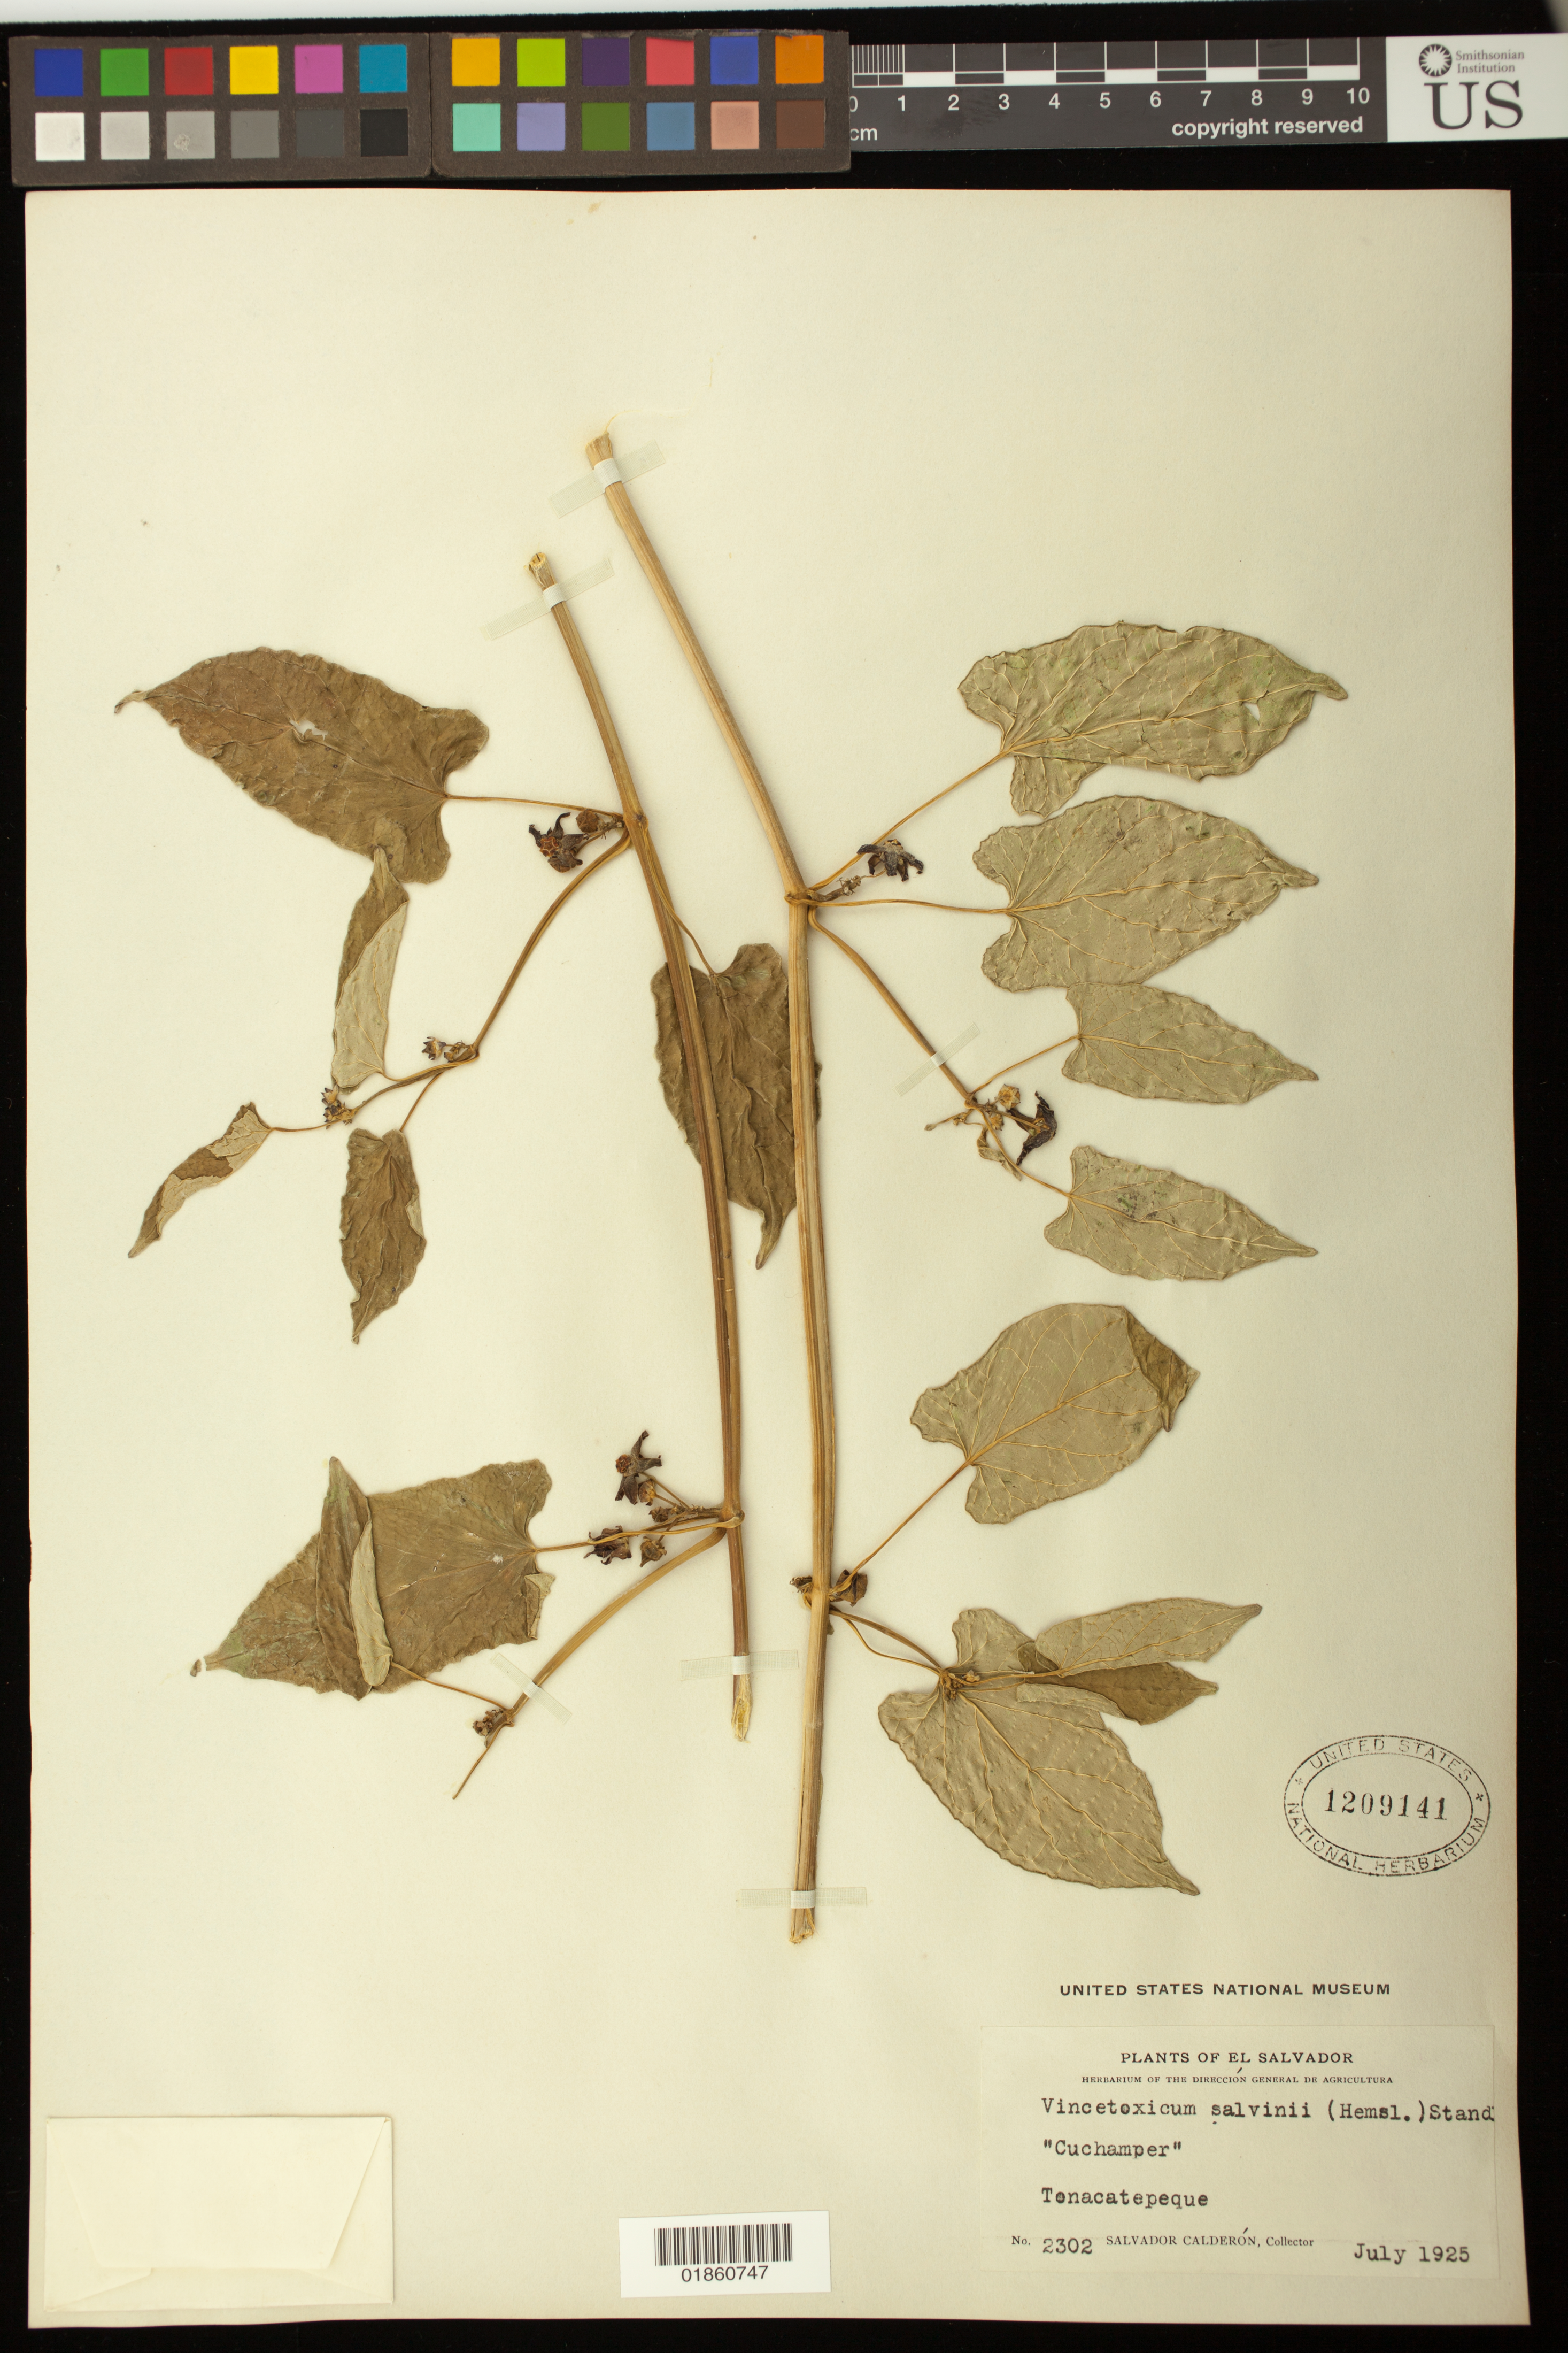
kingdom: Plantae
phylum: Tracheophyta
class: Magnoliopsida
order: Gentianales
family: Apocynaceae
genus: Gonolobus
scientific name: Gonolobus salvinii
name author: Hemsl.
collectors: S. Calderón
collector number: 2302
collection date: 1925-07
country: El Salvador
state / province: San Salvador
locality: Tonacatepeque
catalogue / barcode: US 1209141